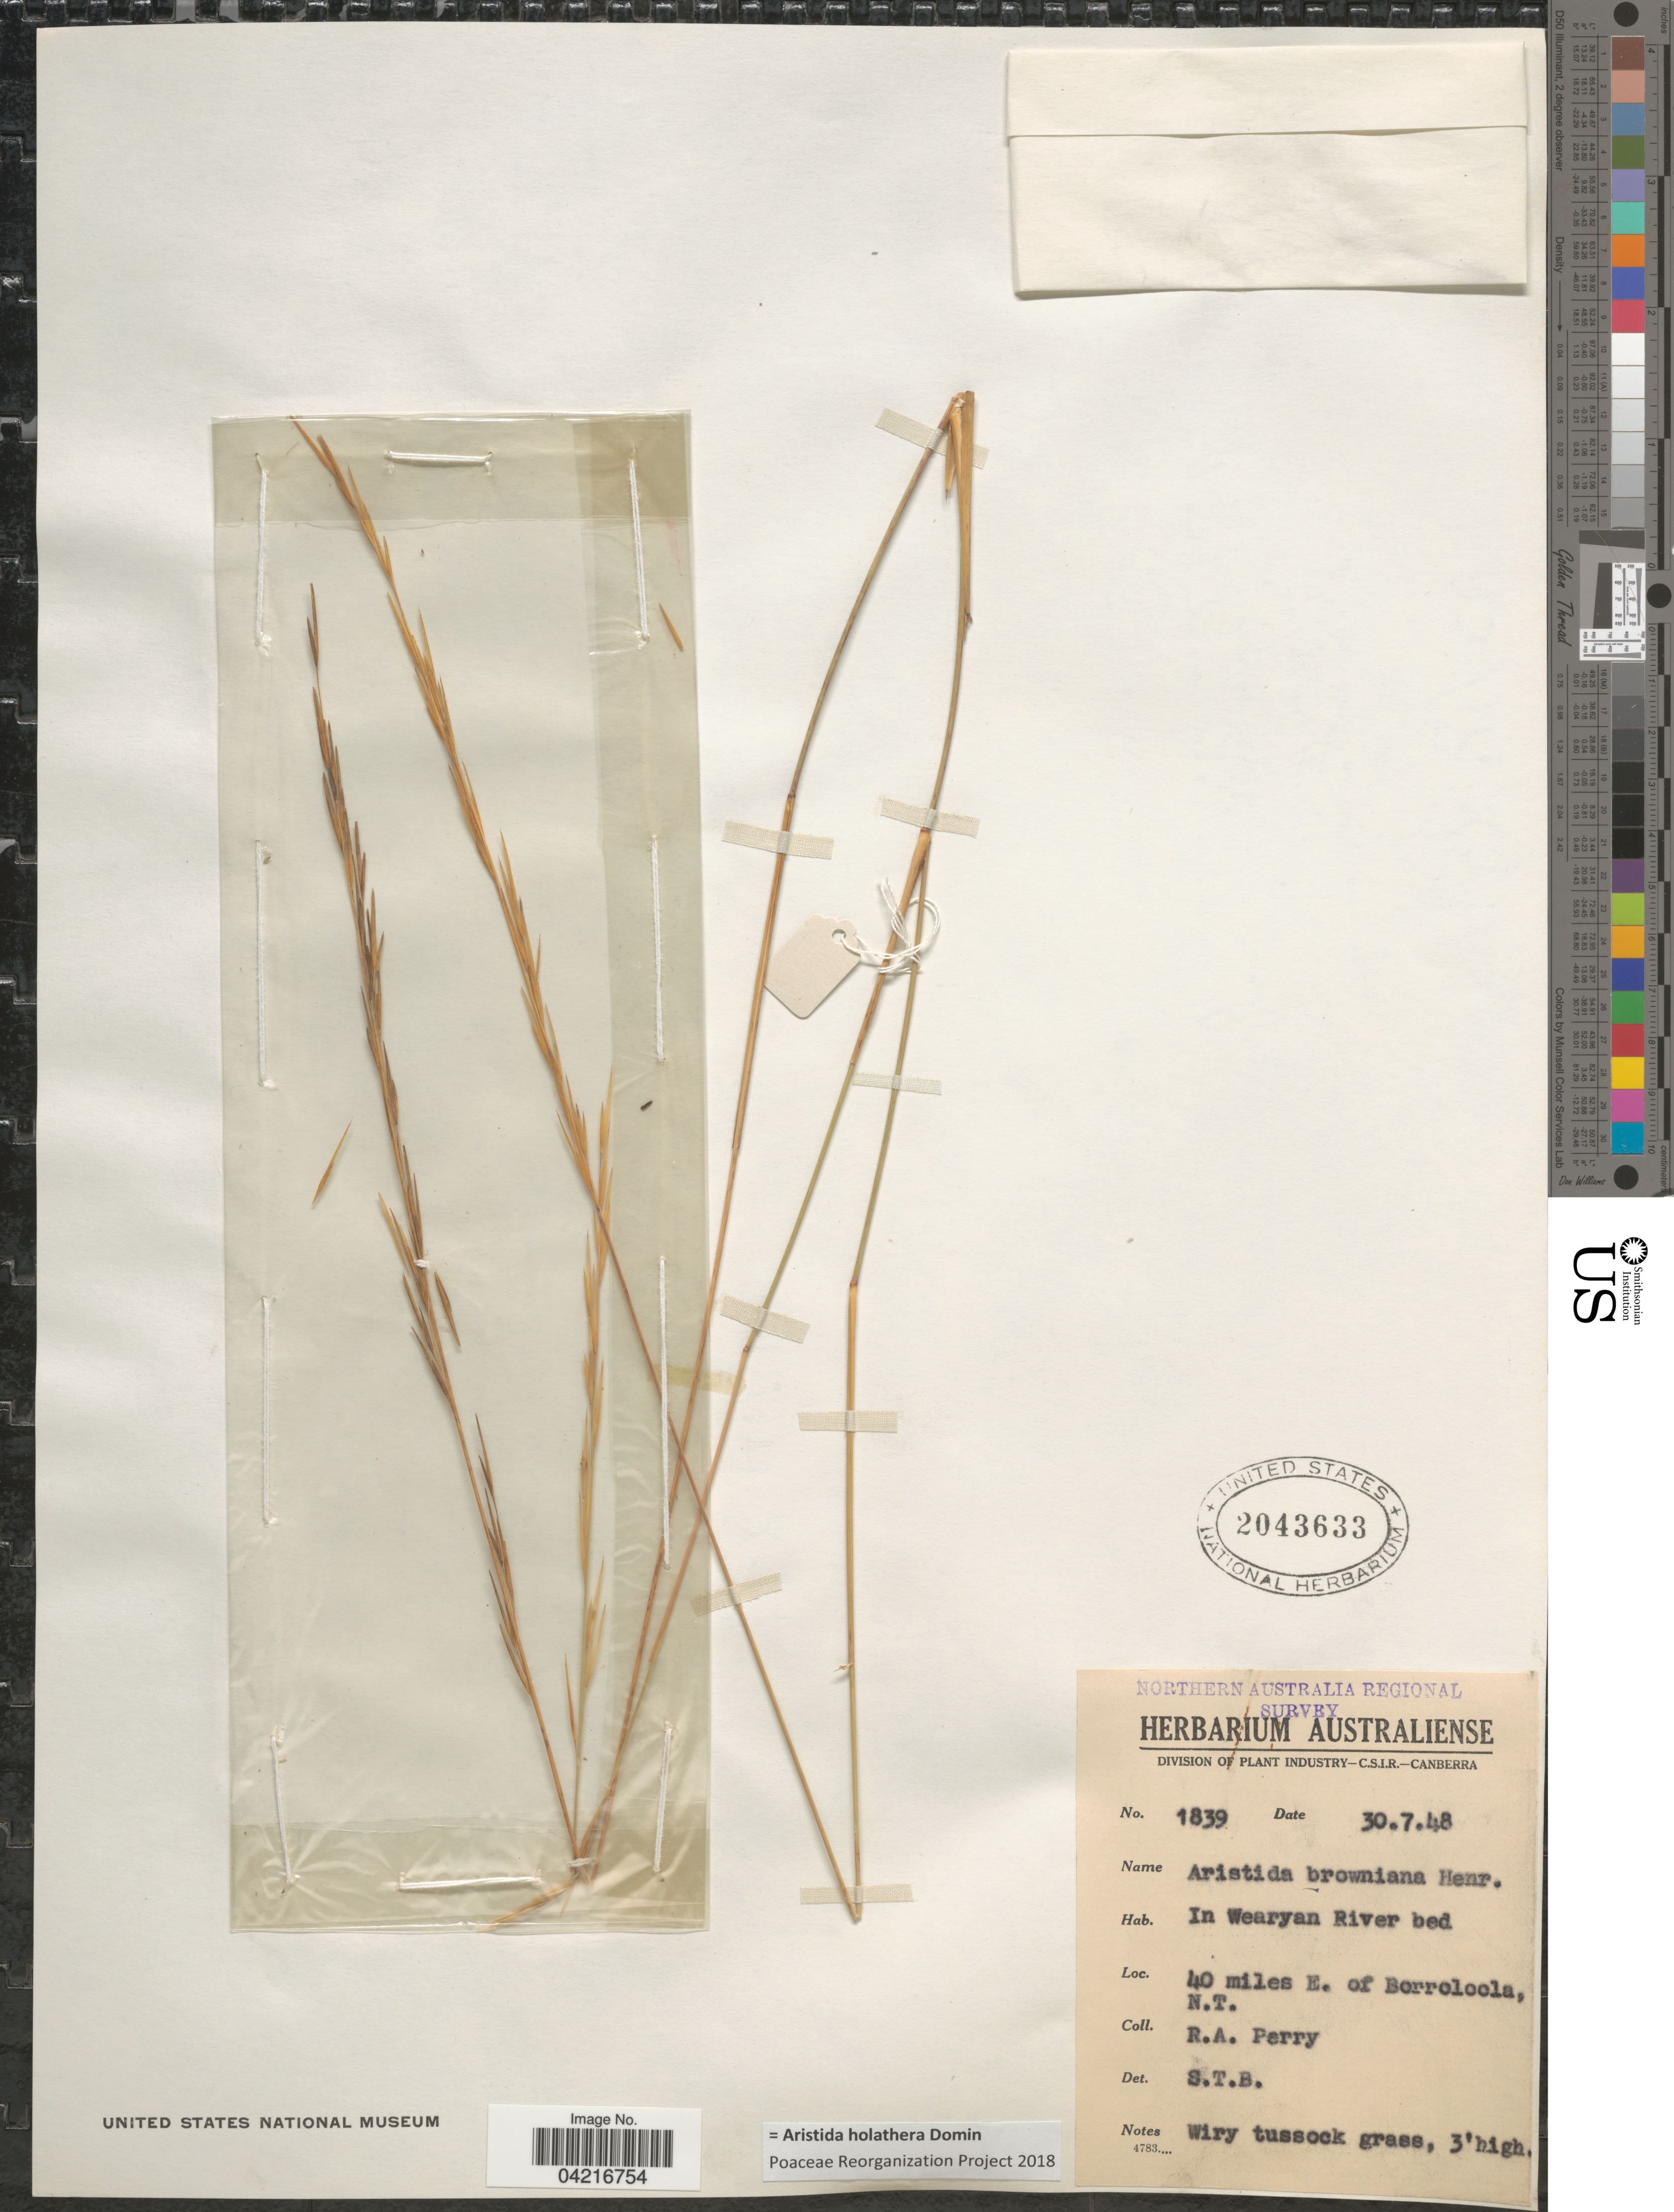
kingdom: Plantae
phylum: Tracheophyta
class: Liliopsida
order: Poales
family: Poaceae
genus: Aristida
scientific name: Aristida holathera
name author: Domin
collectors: Perry, R. A.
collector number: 1839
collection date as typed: Transcribed d/m/y: 30/7/48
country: Australia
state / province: Northern Territory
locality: Northern Australia Regional Survey. In Wearyan River bed. 40 miles E. of Borroloola, N.T.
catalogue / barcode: US 2043633